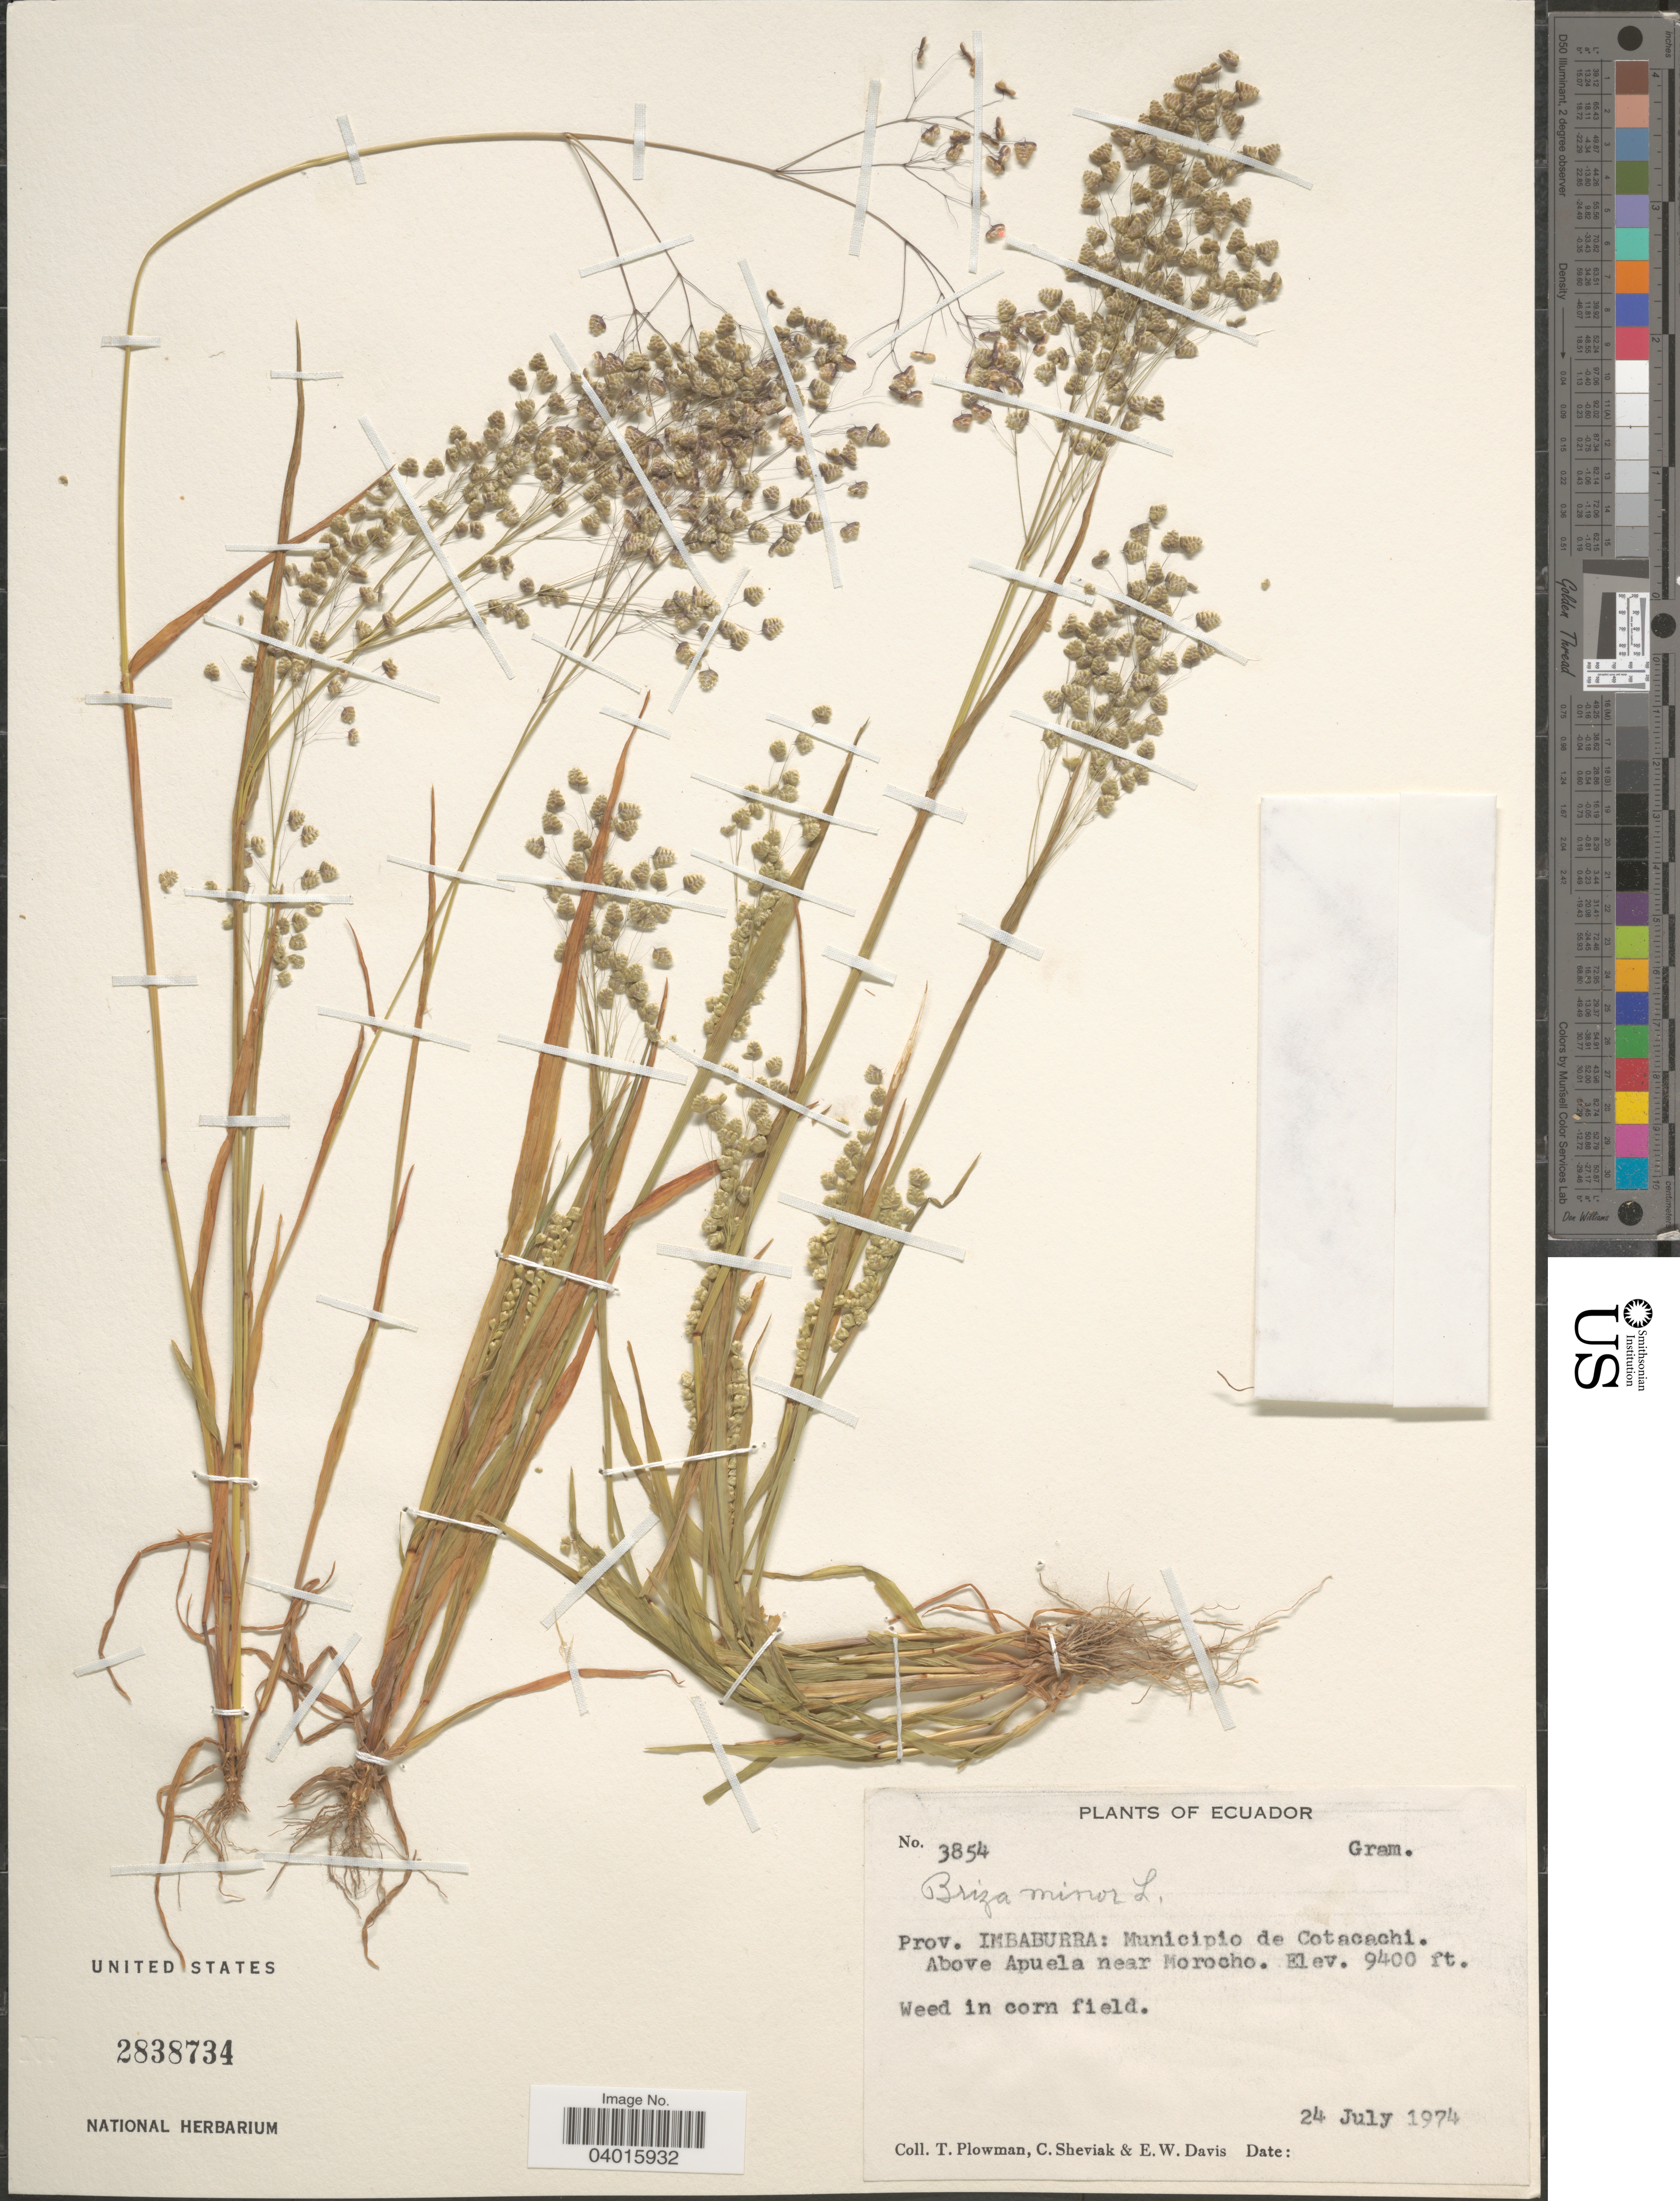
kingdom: Plantae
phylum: Tracheophyta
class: Liliopsida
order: Poales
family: Poaceae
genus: Briza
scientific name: Briza minor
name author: L.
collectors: T. Plowman, C. J. Sheviak & E. W. Davis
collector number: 3854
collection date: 1974-07-24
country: Ecuador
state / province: Imbabura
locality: Municipio de Cotacachi. Above Apuela near Morocho.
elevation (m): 2865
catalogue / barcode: US 2838734